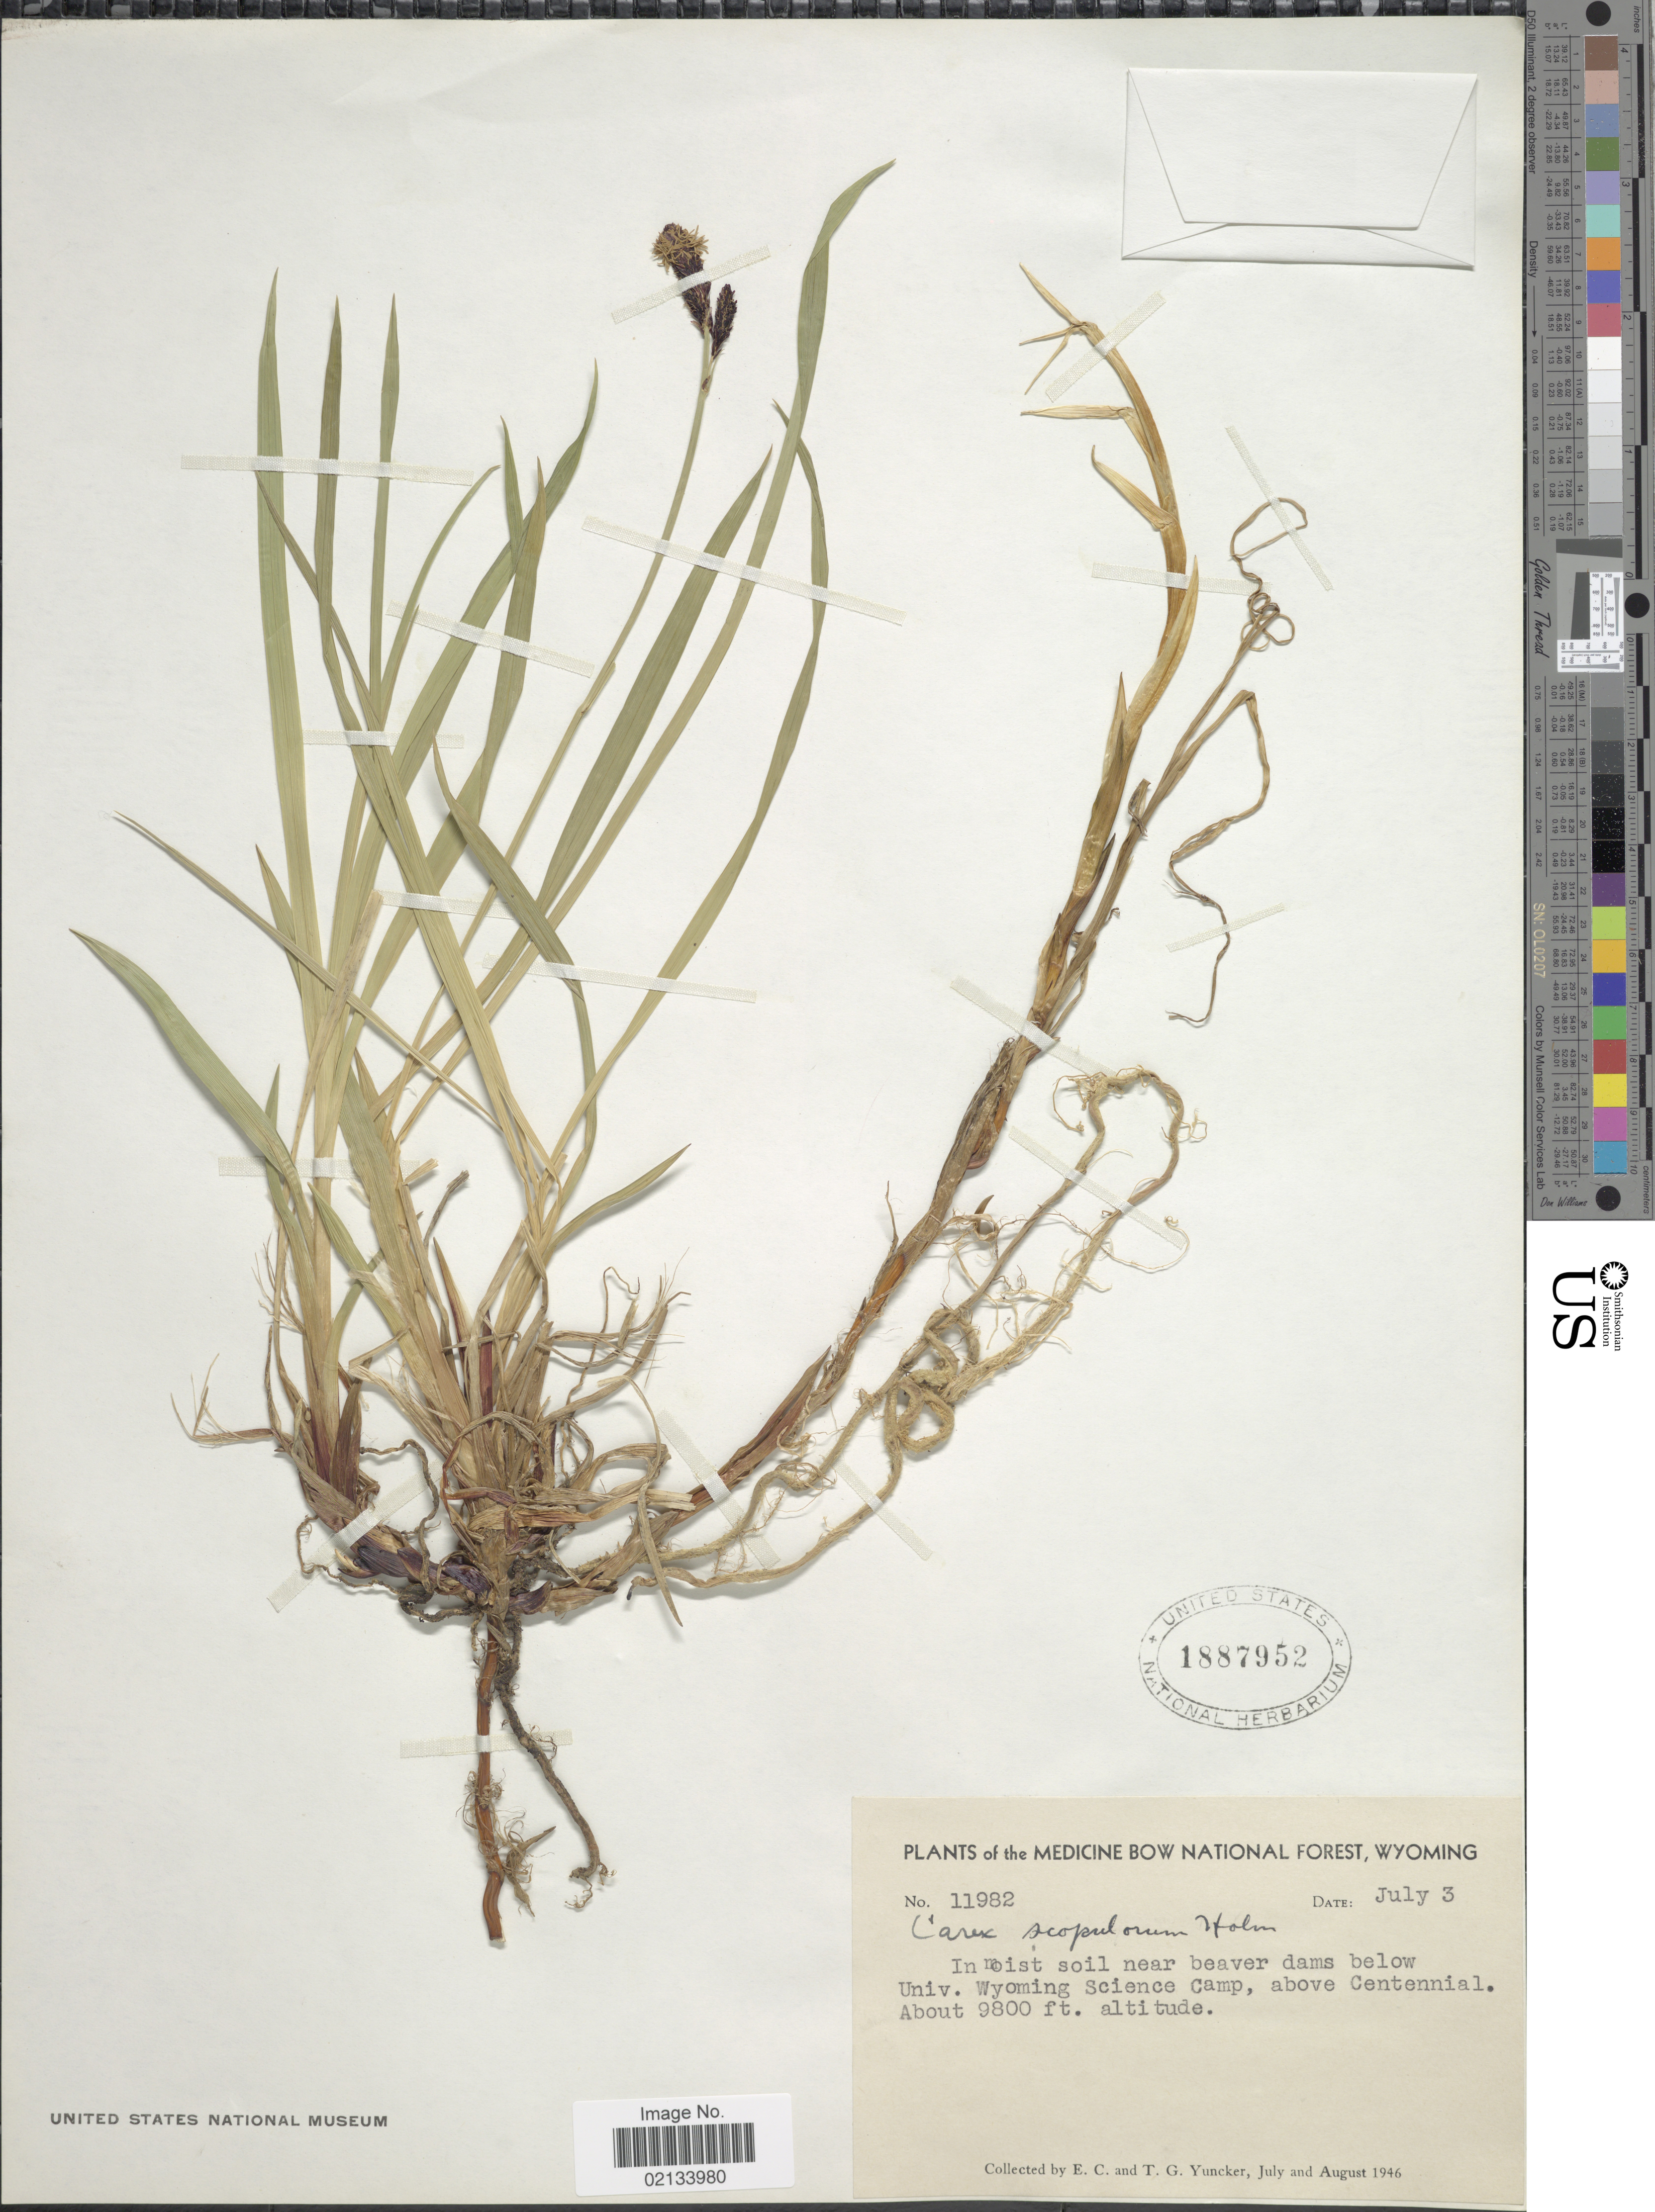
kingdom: Plantae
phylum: Tracheophyta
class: Liliopsida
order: Poales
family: Cyperaceae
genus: Carex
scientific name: Carex scopulorum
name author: Holm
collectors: E. C. Yuncker & T. G. Yuncker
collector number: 11982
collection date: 1946-07-03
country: United States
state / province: Wyoming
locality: The Medicine Bow National Forest, in moist soil near beaver dams below Univ. Wyoming Science Camp, above Centennial.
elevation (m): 2987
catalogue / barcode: US 1887952